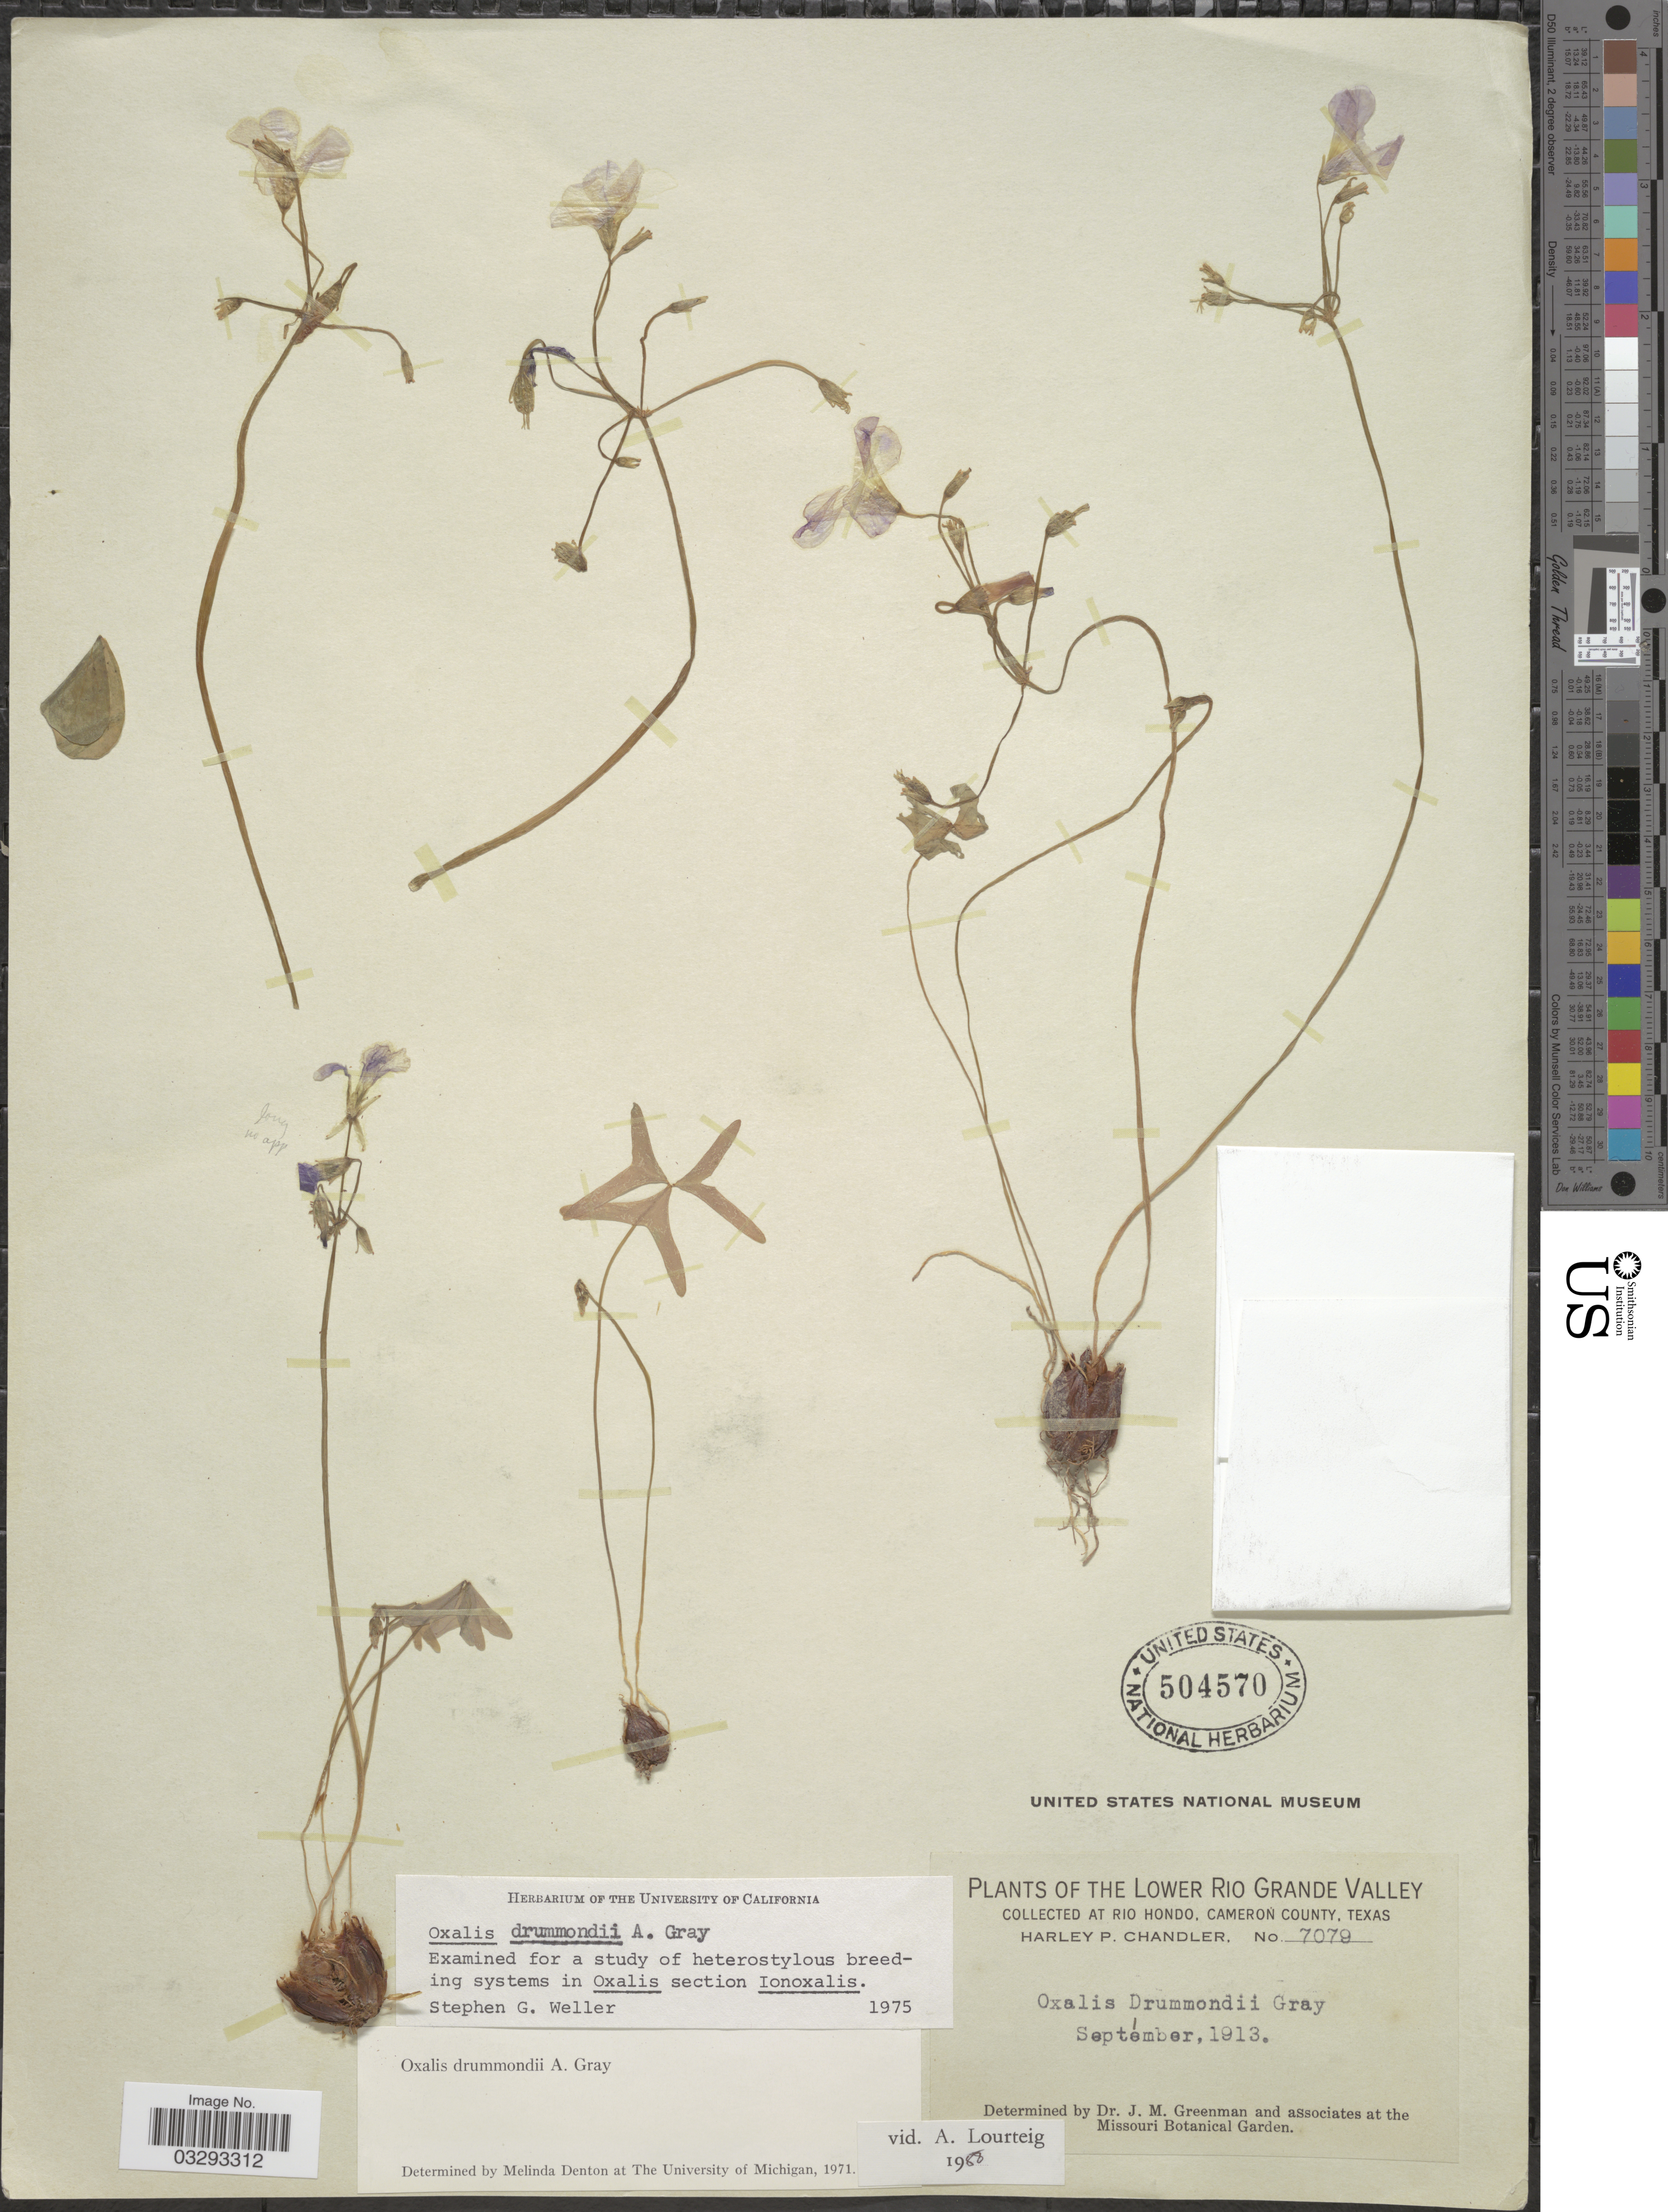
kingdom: Plantae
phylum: Tracheophyta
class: Magnoliopsida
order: Oxalidales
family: Oxalidaceae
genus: Oxalis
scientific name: Oxalis drummondii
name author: A. Gray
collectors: H. Chandler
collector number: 7079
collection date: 1913-09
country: United States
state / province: Texas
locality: Lower Rio Grande Valley. Collected at Rio Hondo, Cameron County.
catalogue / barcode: US 504570